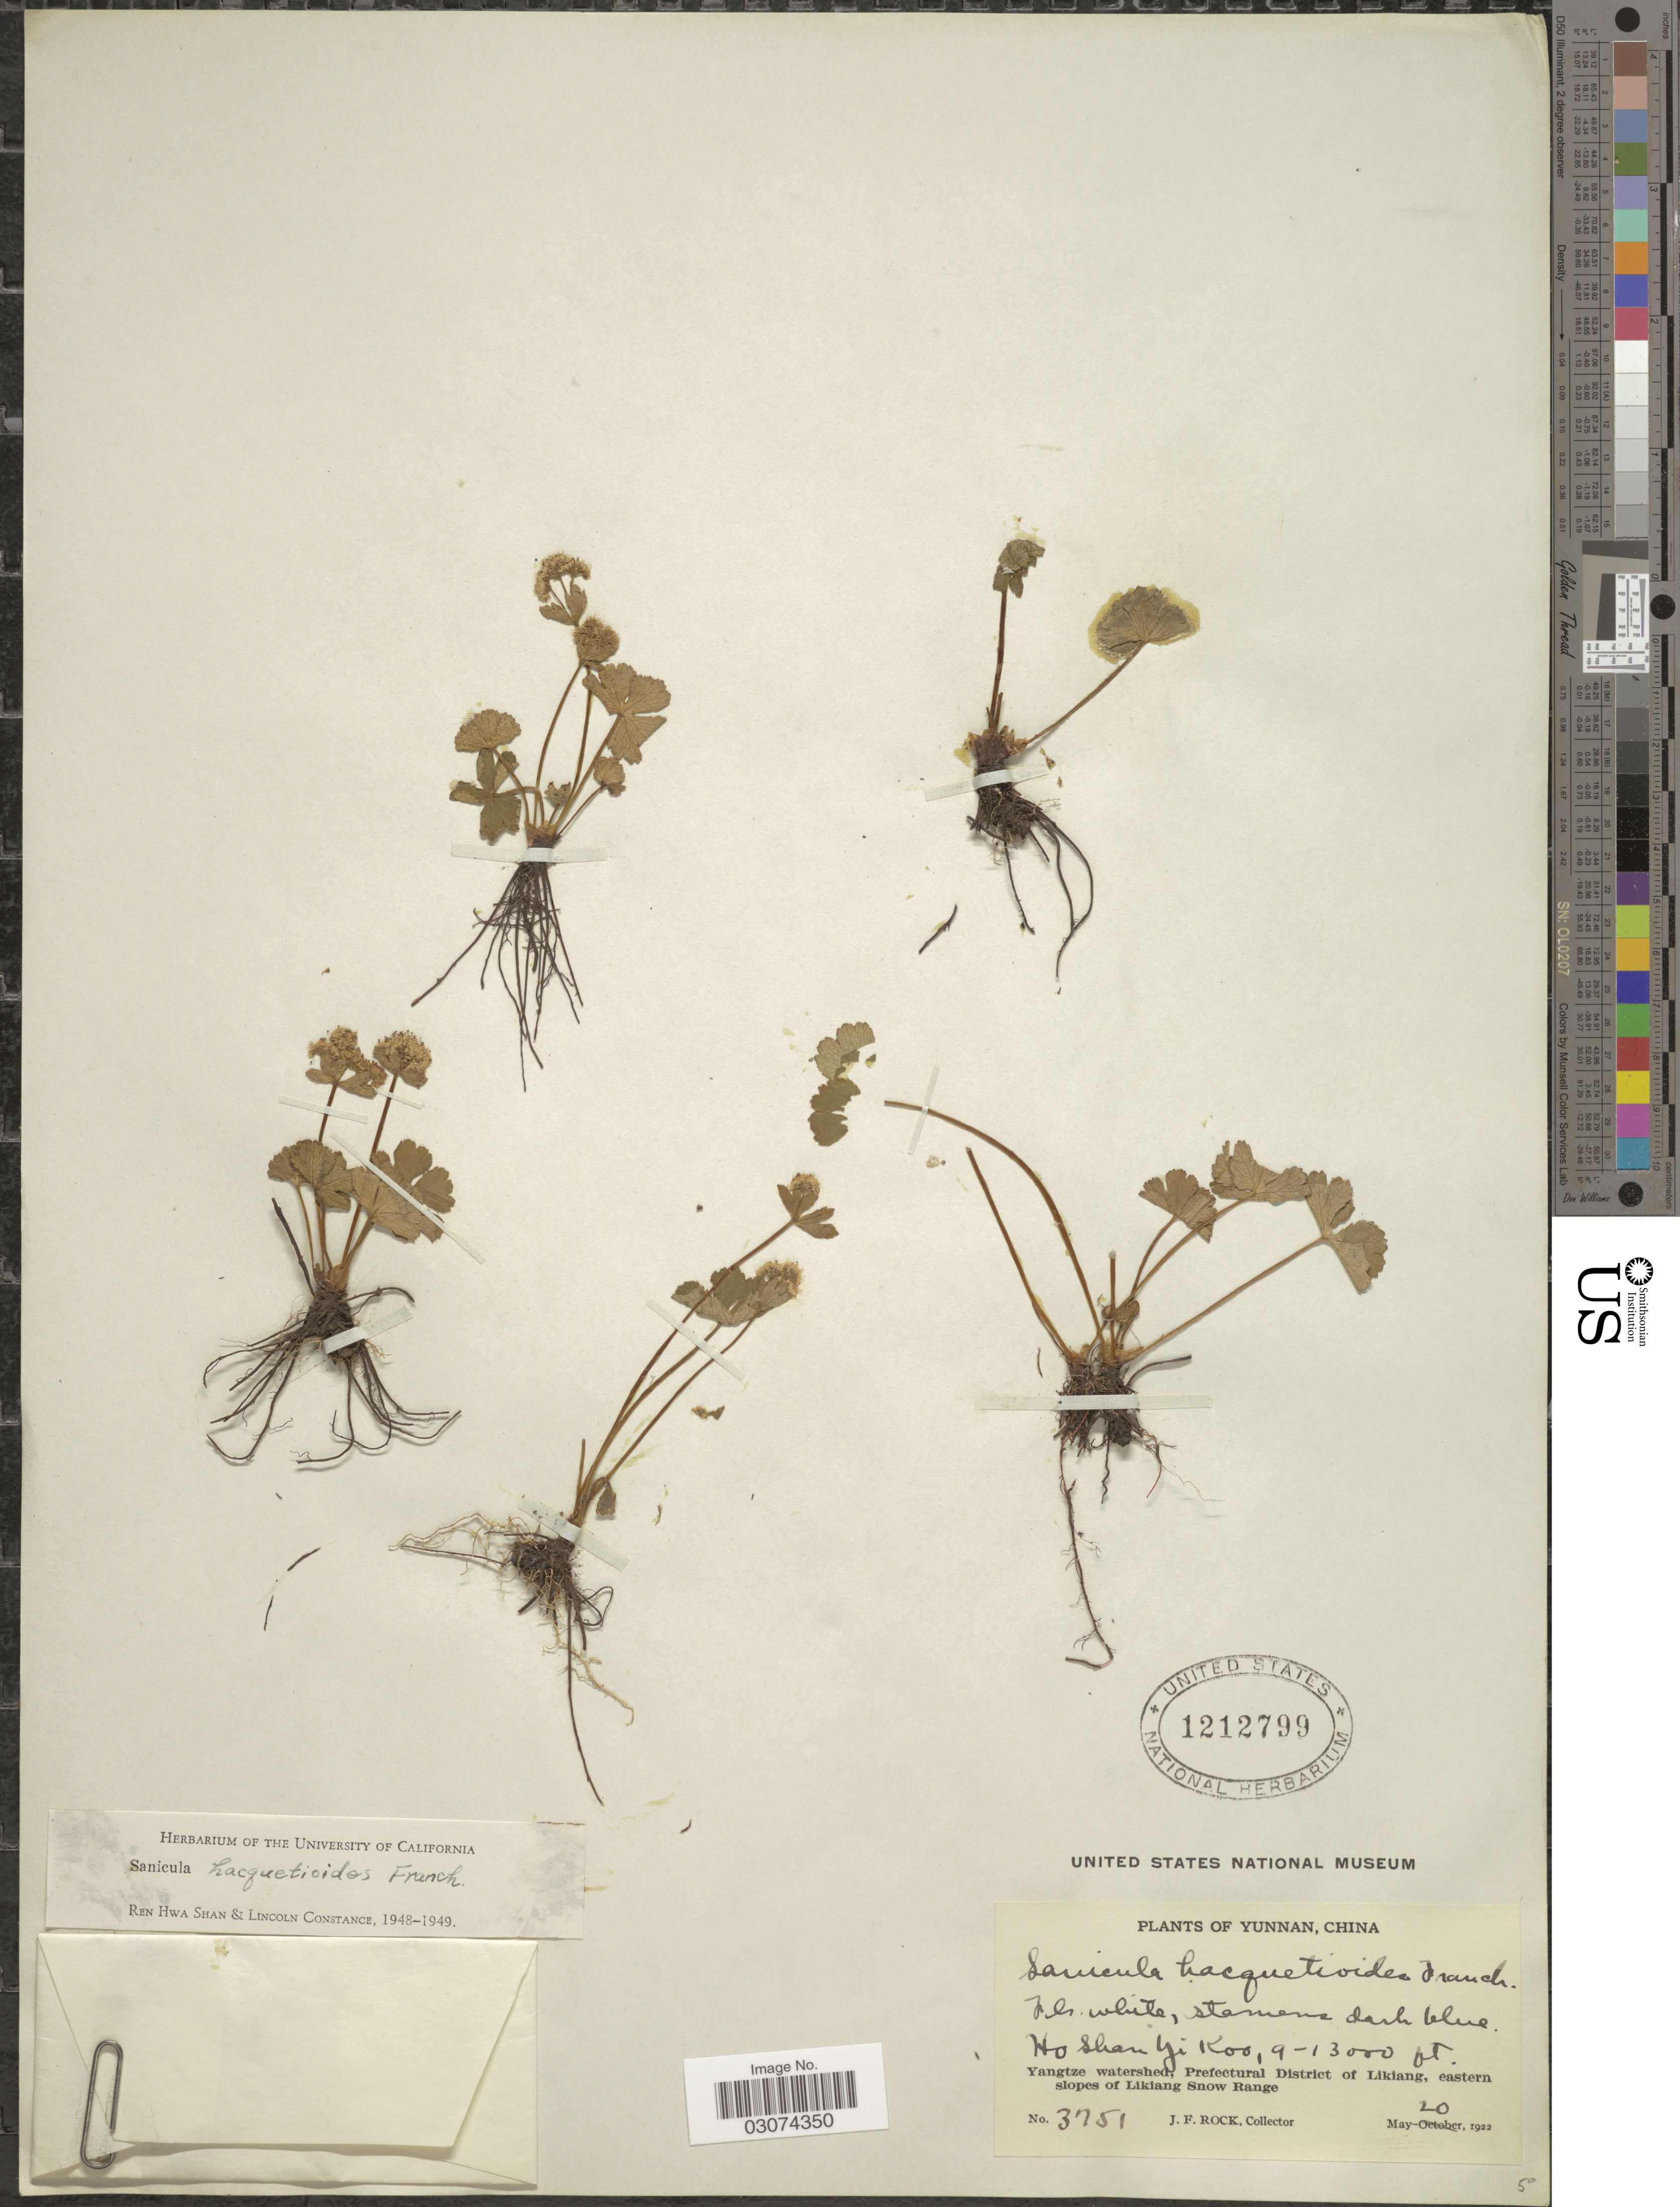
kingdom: Plantae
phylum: Tracheophyta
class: Magnoliopsida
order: Apiales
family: Apiaceae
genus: Sanicula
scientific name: Sanicula hacquetioides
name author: Franch.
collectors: J. Rock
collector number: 3751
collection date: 1922-05-20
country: China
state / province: Yunnan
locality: Ho Shan Yi Koo. Yangtze watershed, Prefectural District of Likiang, eastern slopes of Likiang Snow Range.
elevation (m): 2743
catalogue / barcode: US 1212799